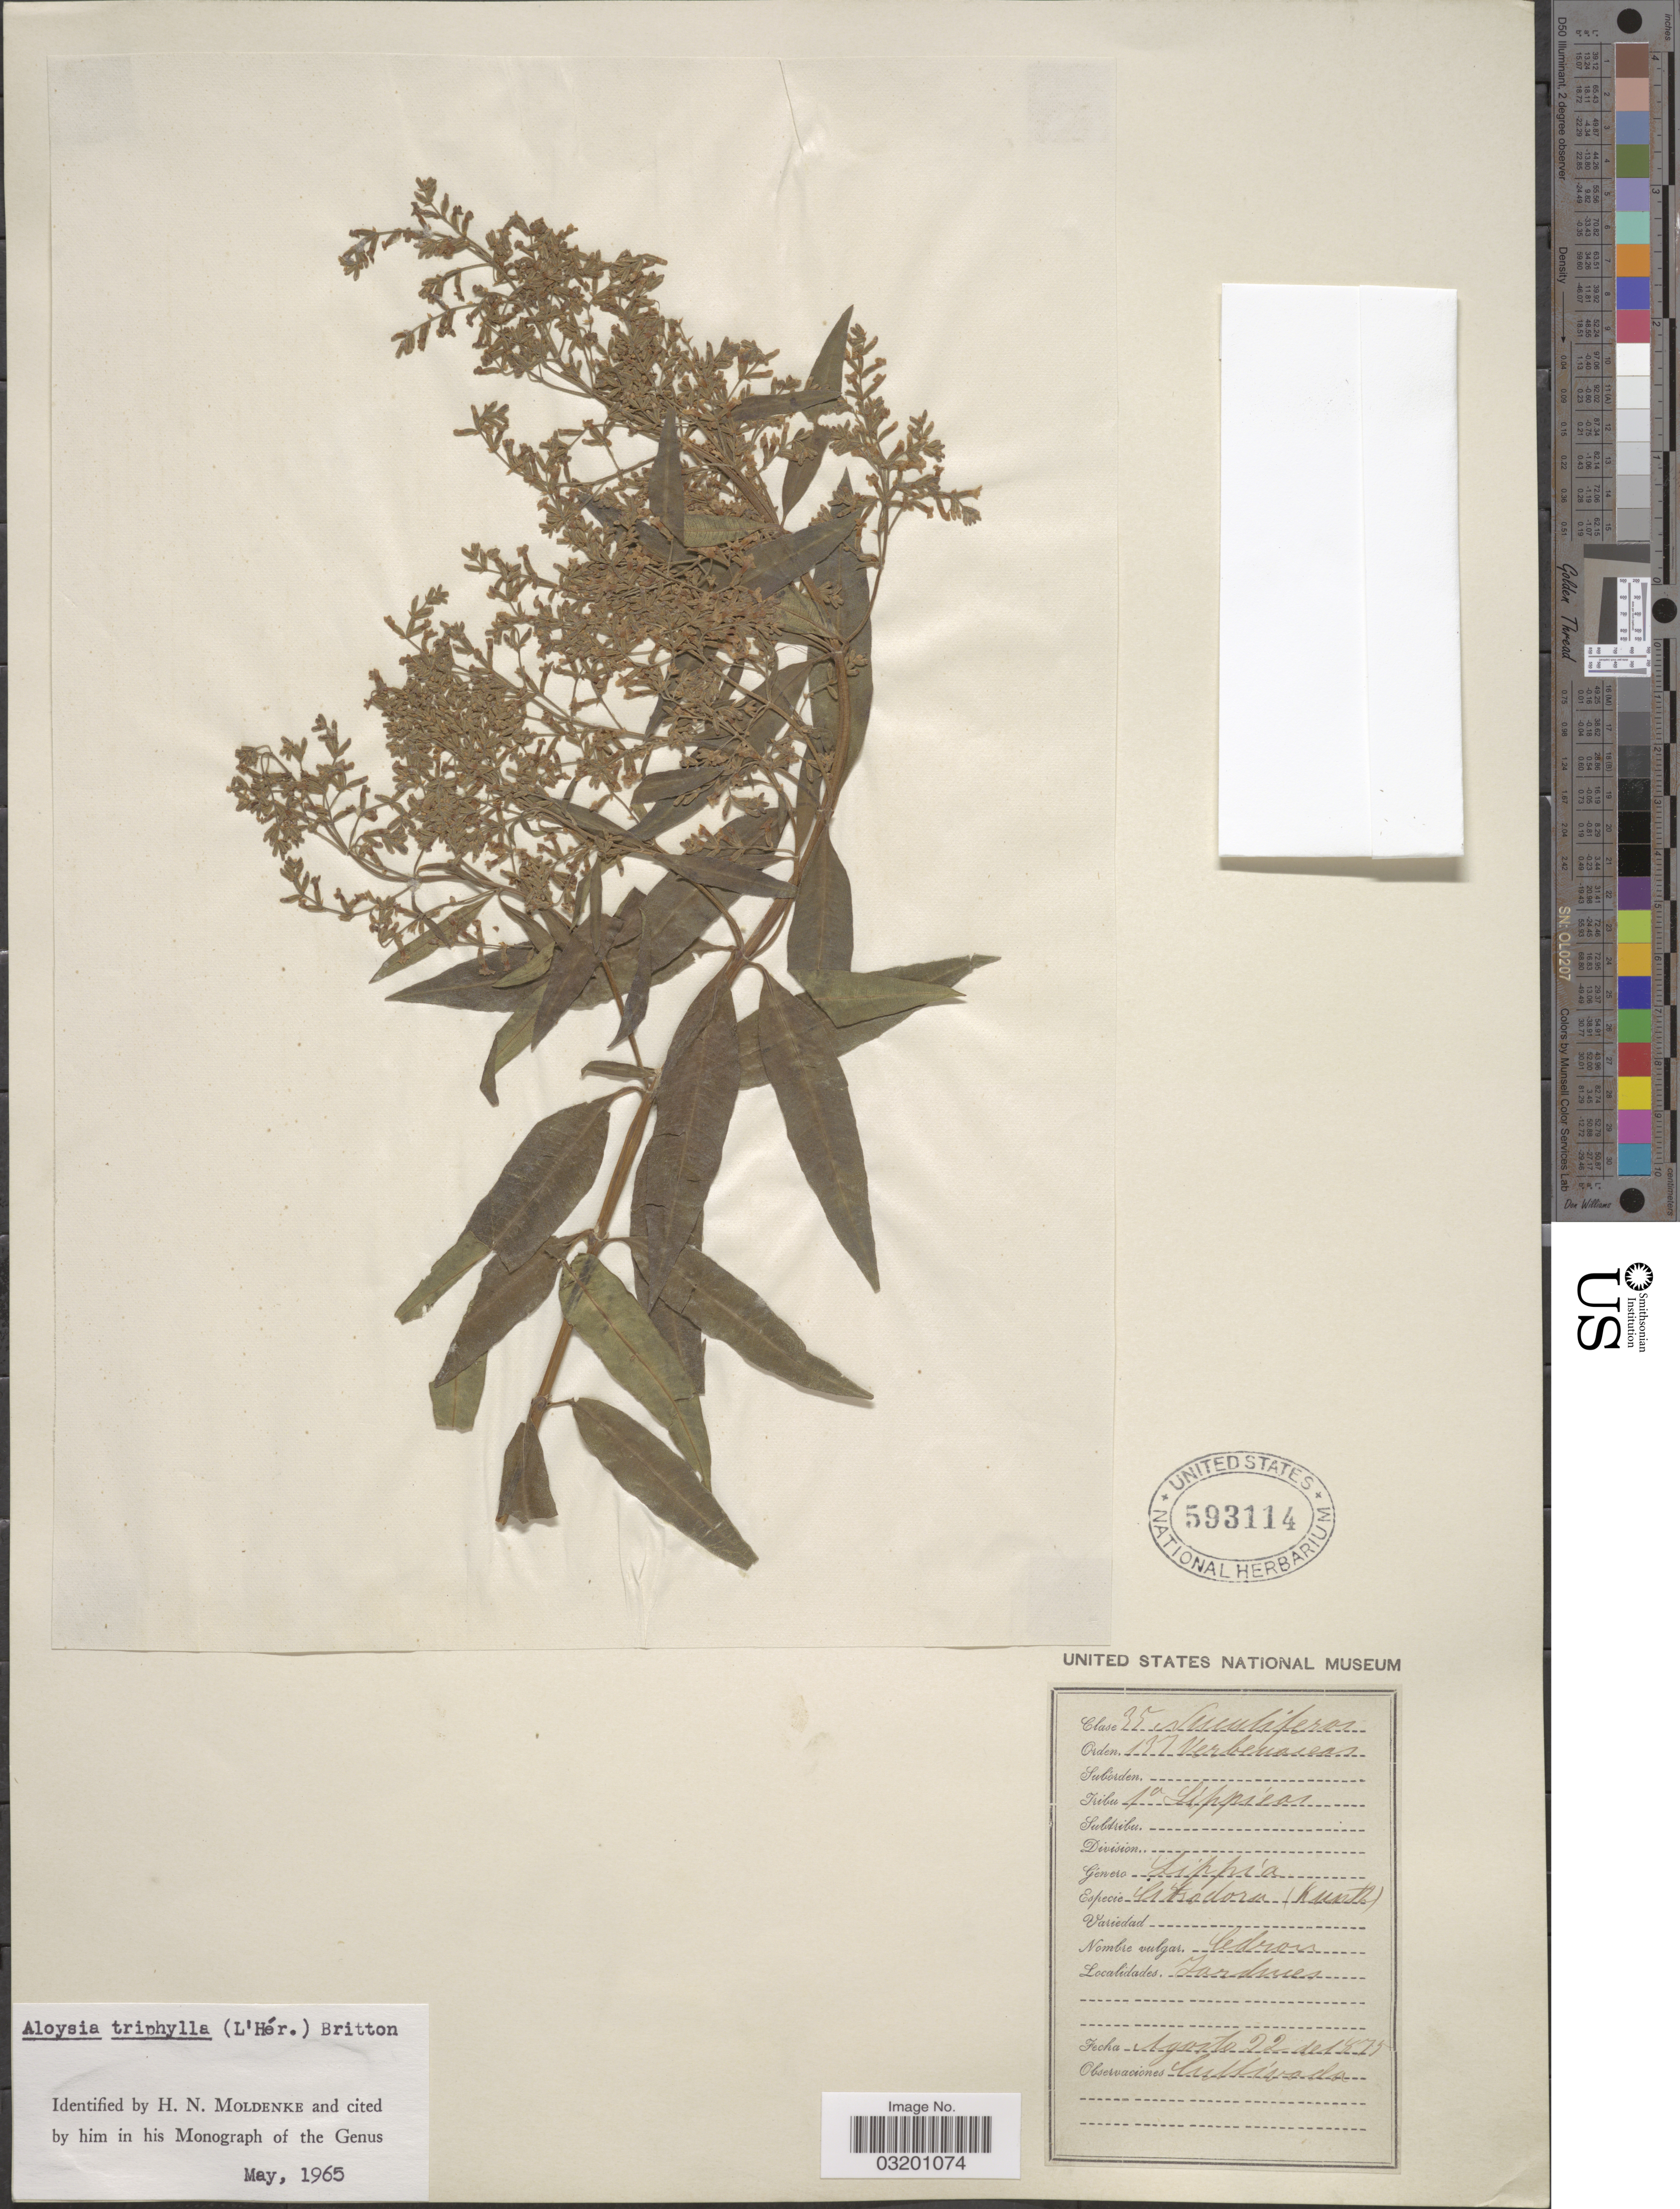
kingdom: Plantae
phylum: Tracheophyta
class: Magnoliopsida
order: Lamiales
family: Verbenaceae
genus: Aloysia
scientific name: Aloysia triphylla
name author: Royle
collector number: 35/137?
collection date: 1875-08-22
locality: Jardines. [interpreted]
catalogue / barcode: US 593114